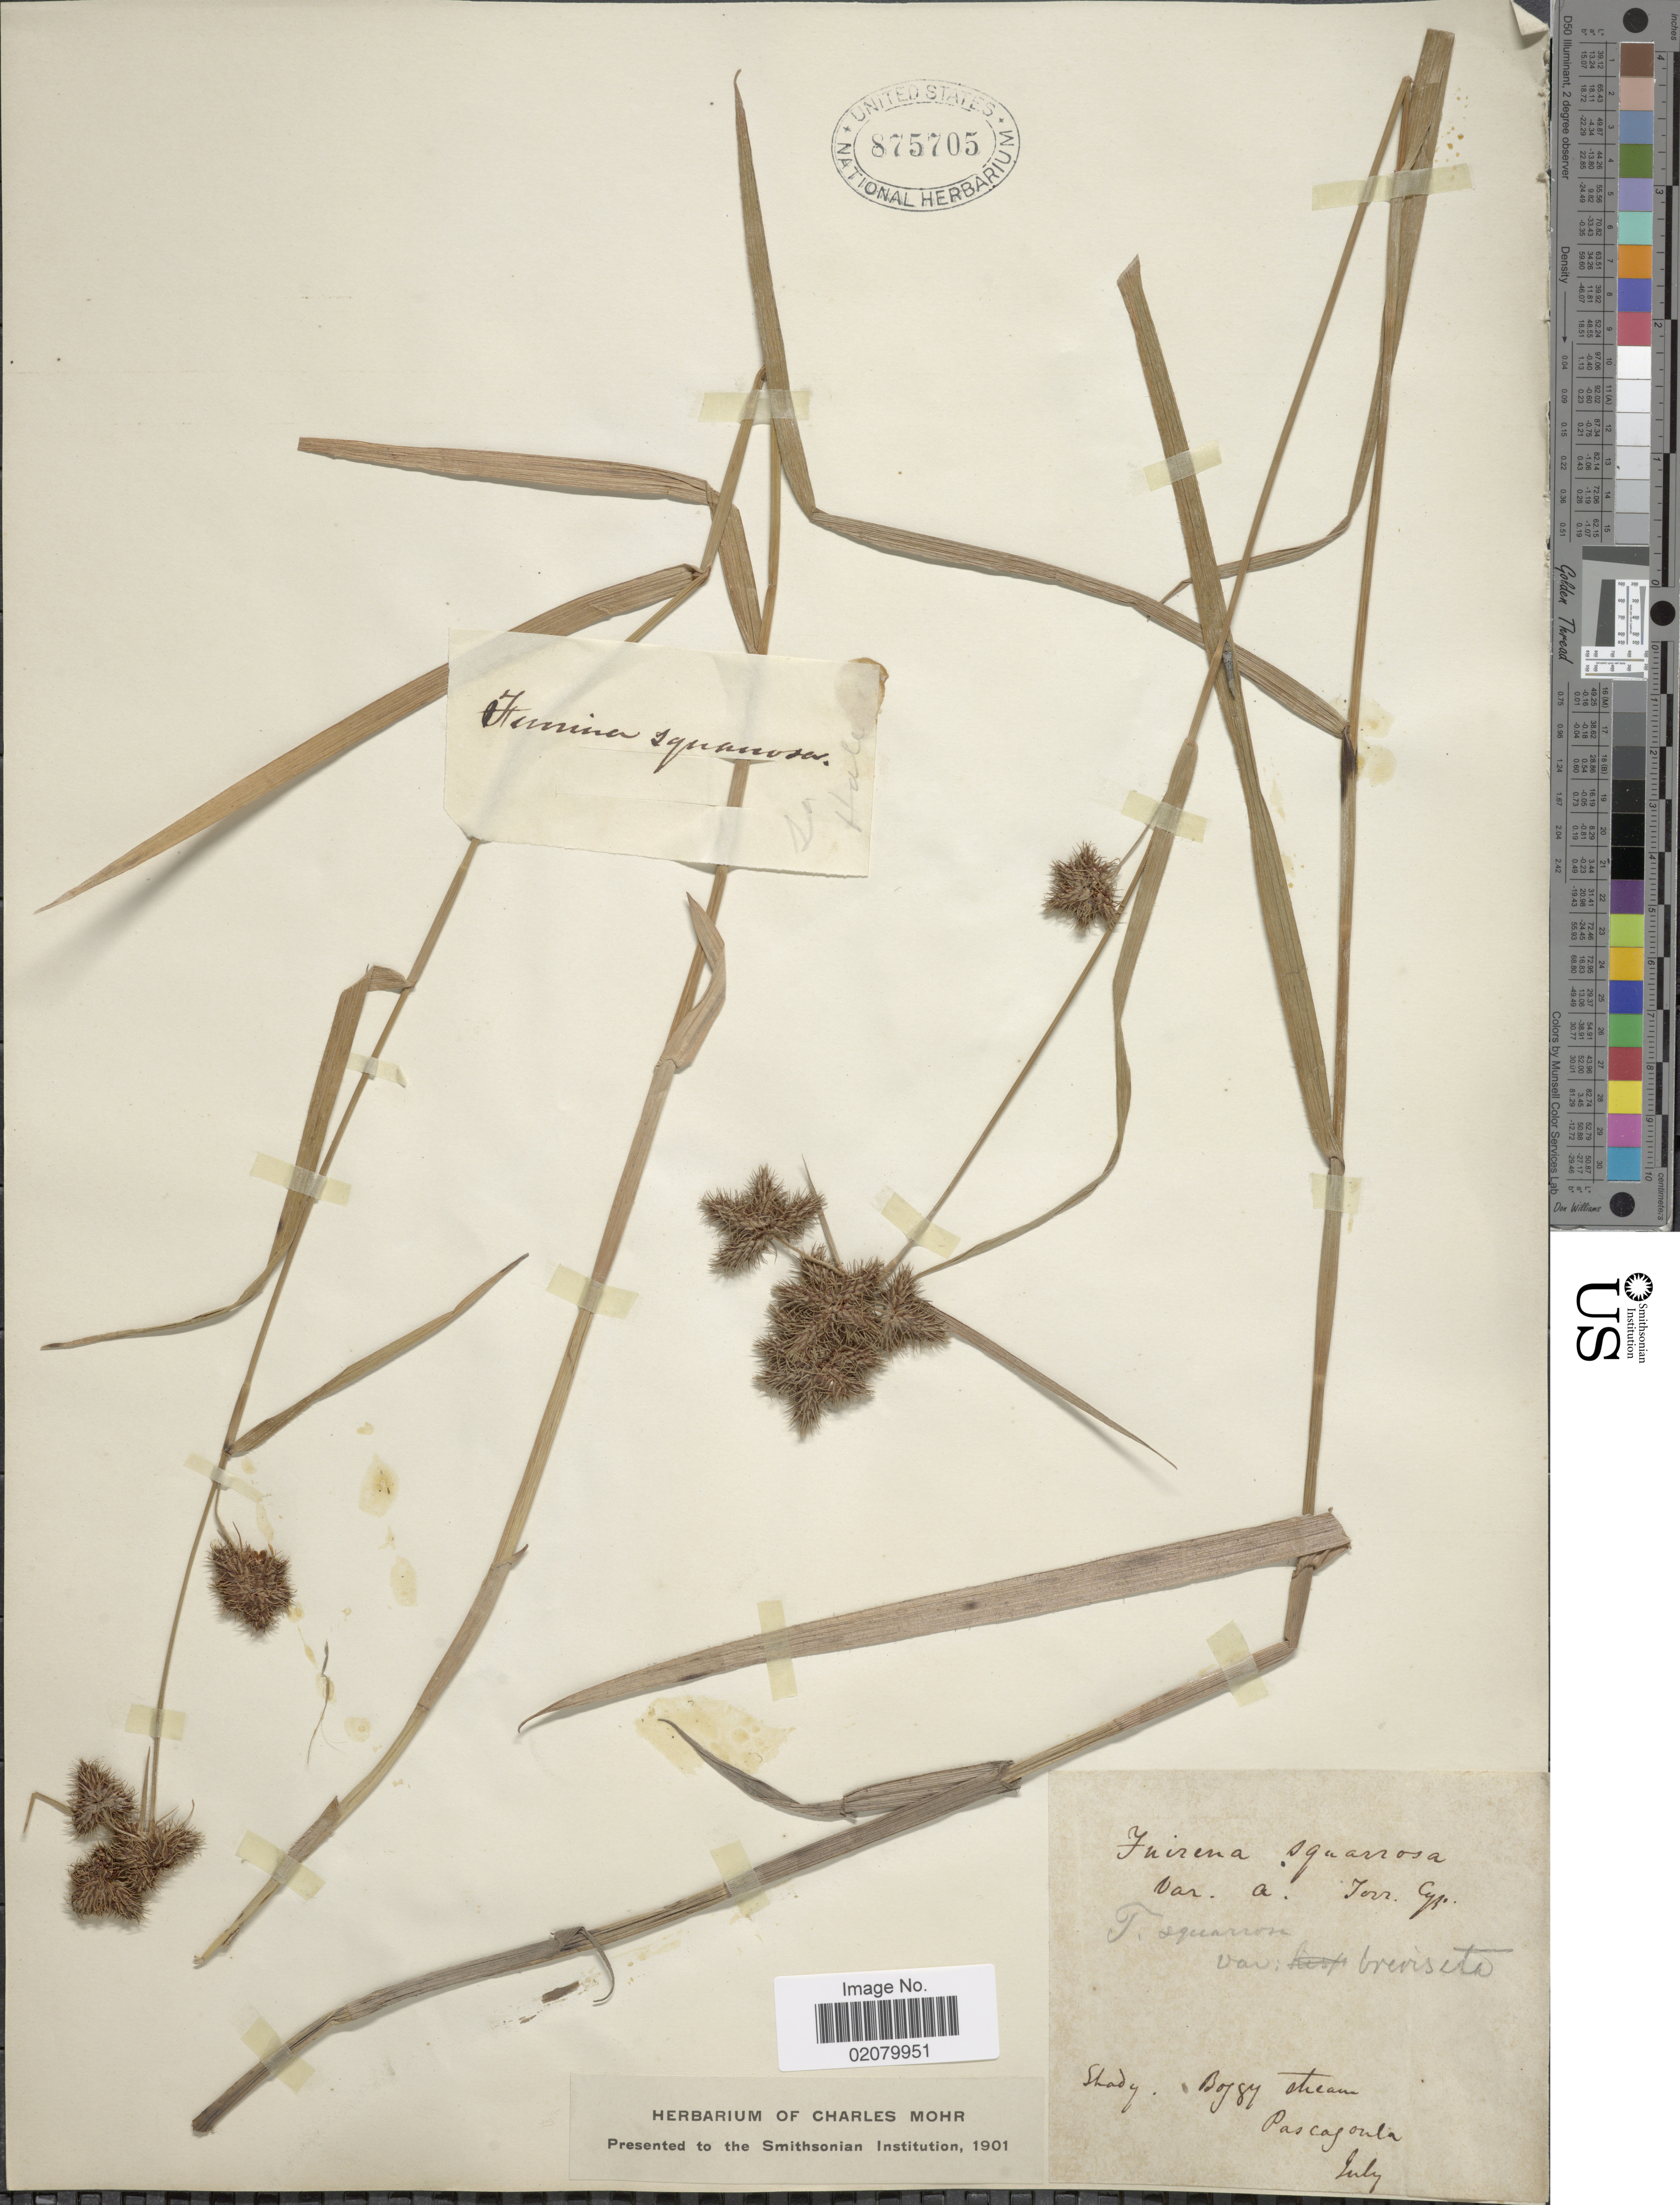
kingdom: Plantae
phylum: Tracheophyta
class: Liliopsida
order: Poales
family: Cyperaceae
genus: Fuirena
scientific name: Fuirena squarrosa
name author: Michx.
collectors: ex herb. Charles Mohr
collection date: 1901-07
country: United States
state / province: Mississippi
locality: Shady, Boggy stream. Pascagoula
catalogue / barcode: US 875705